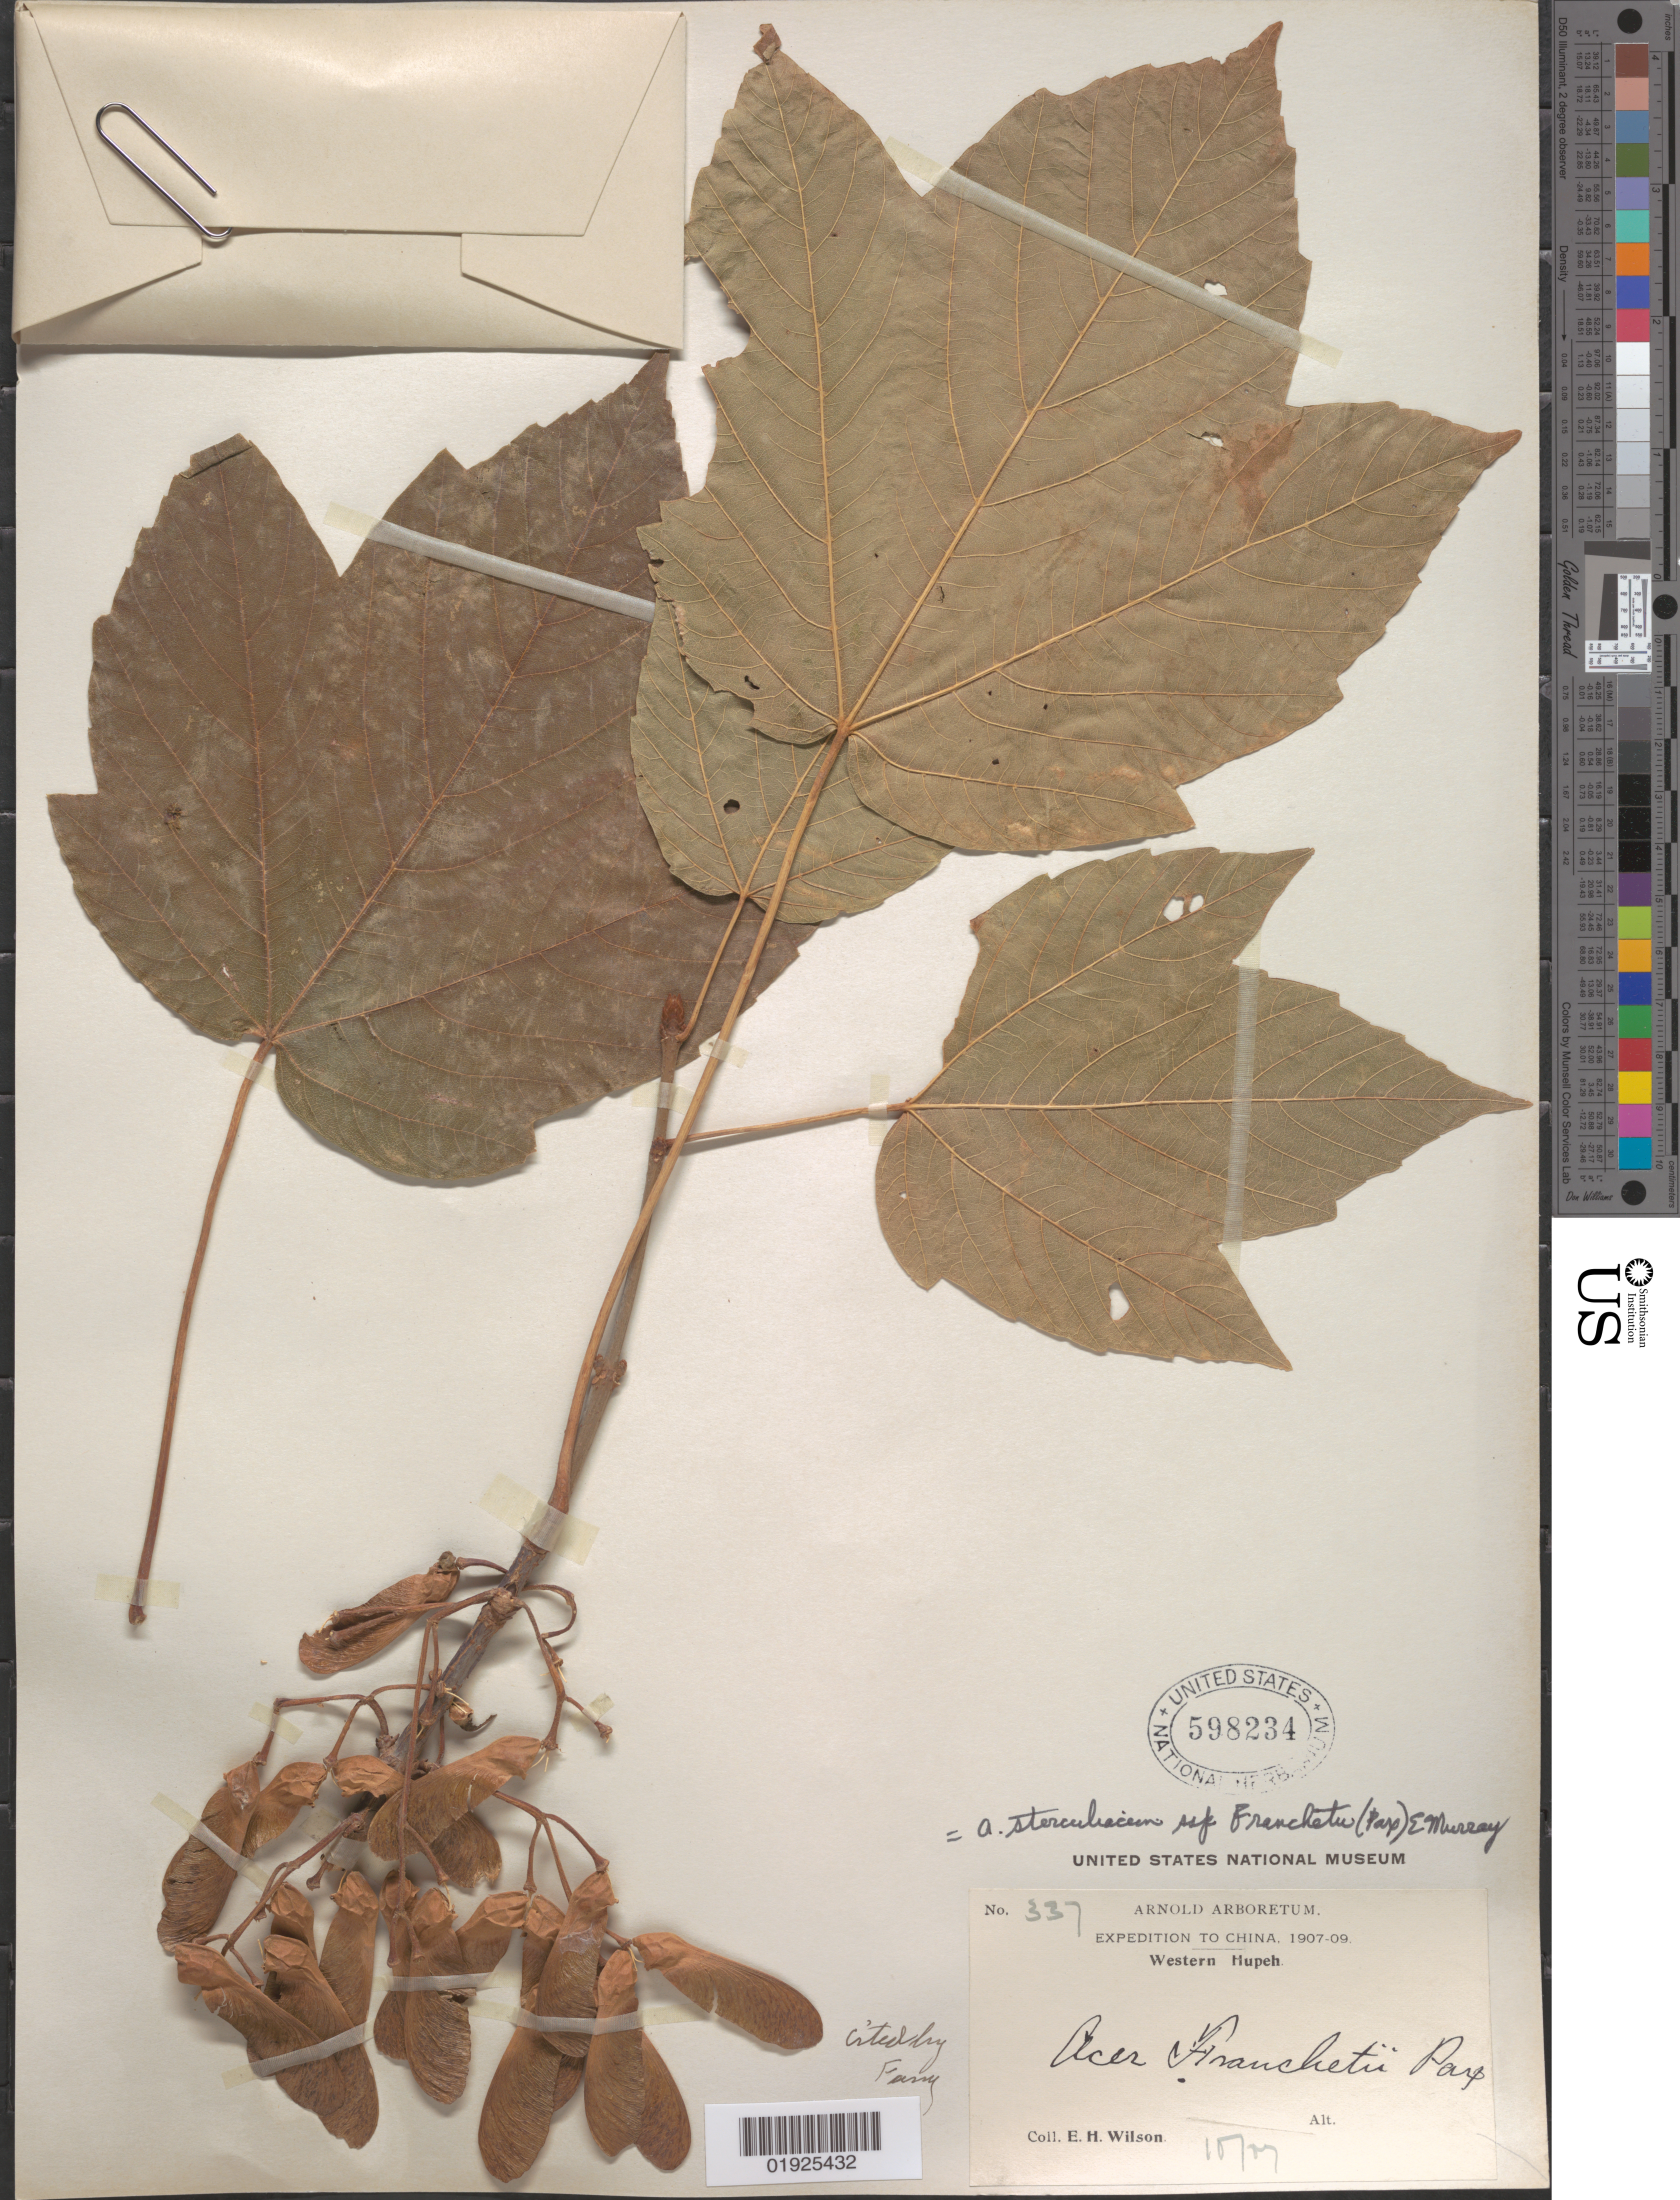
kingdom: Plantae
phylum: Tracheophyta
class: Magnoliopsida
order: Sapindales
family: Sapindaceae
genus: Acer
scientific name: Acer sterculiaceum subsp. franchetii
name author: (Pax) A.E. Murray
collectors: E. H. Wilson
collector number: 337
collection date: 1907-10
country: China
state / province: Hubei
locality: Western Hupeh [Hubei]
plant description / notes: Note: same coll. number, different dates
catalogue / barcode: US 598234